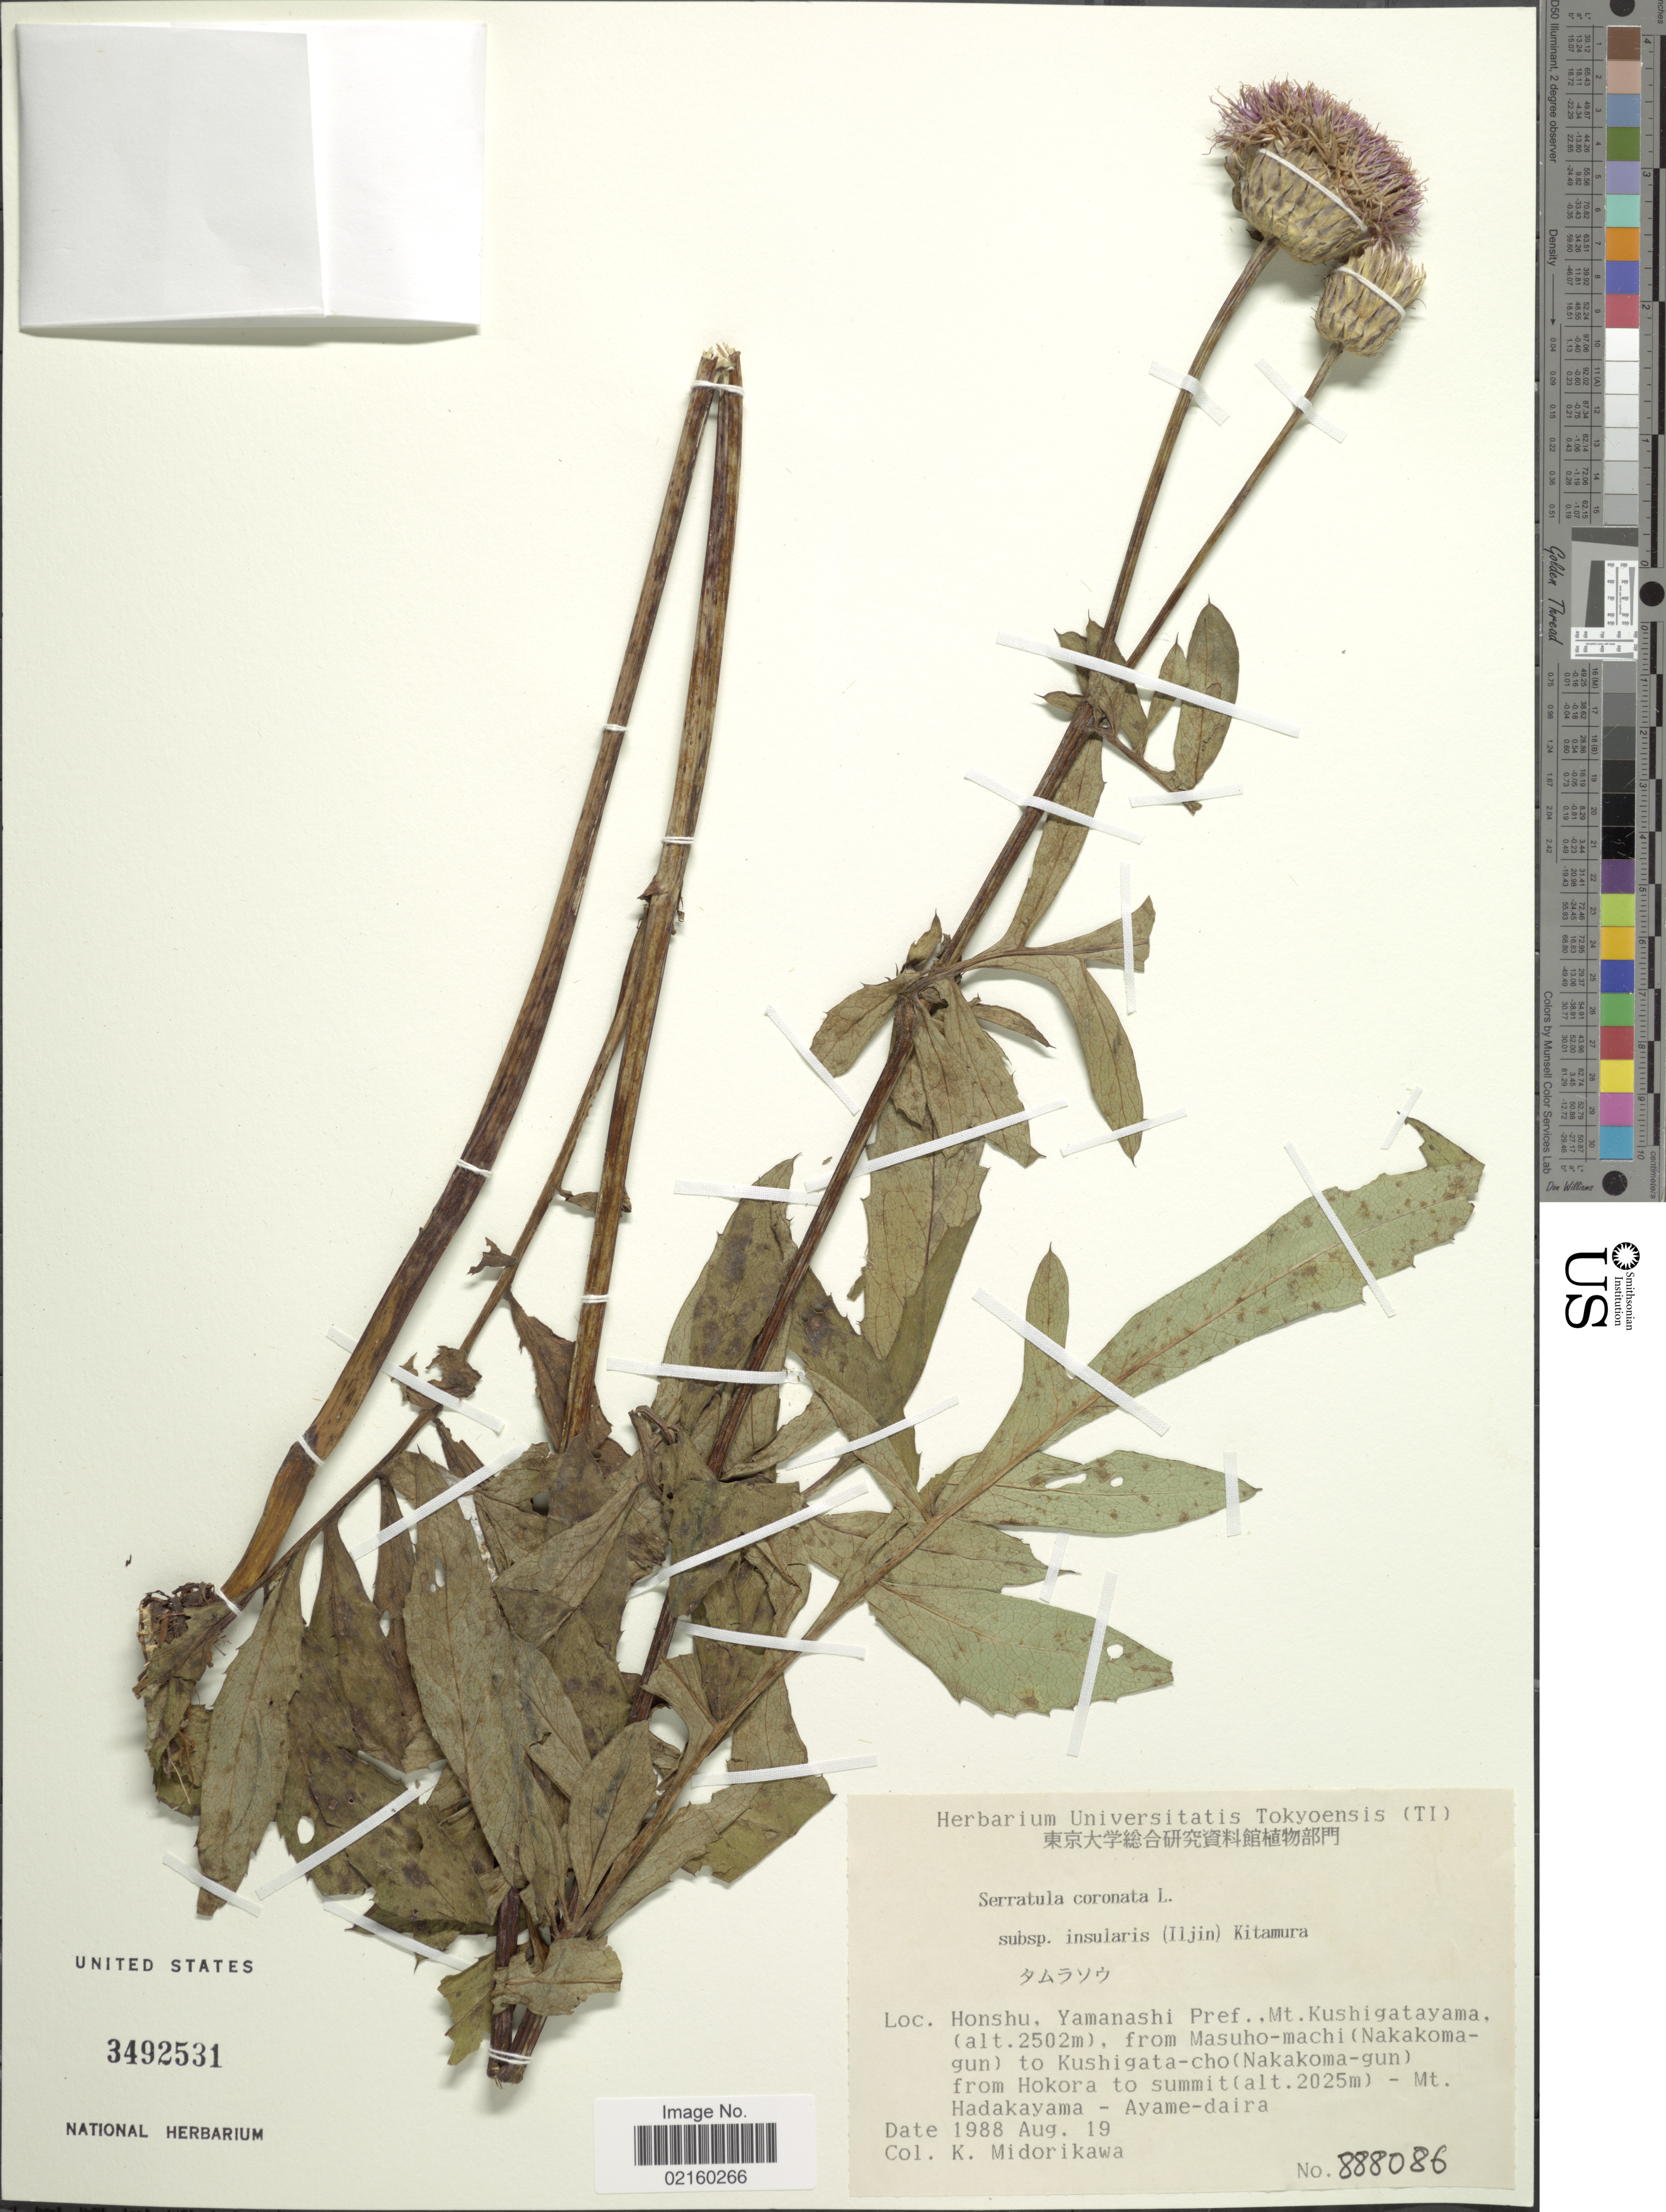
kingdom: Plantae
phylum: Tracheophyta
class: Magnoliopsida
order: Asterales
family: Asteraceae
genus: Serratula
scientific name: Serratula coronata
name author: L.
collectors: K. Midorikawa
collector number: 888086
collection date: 1988-08-19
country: Japan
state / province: Yamanasi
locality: Honshu, Yamanashi Pref., Mt. Kushigatayama, from Masuho-machi (Nakakomagun) to Kushigata-cho (Nakakoma-gun) from Hokora to summit, Mt. Hadakayama-Ayame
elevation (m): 2025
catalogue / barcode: US 3492531